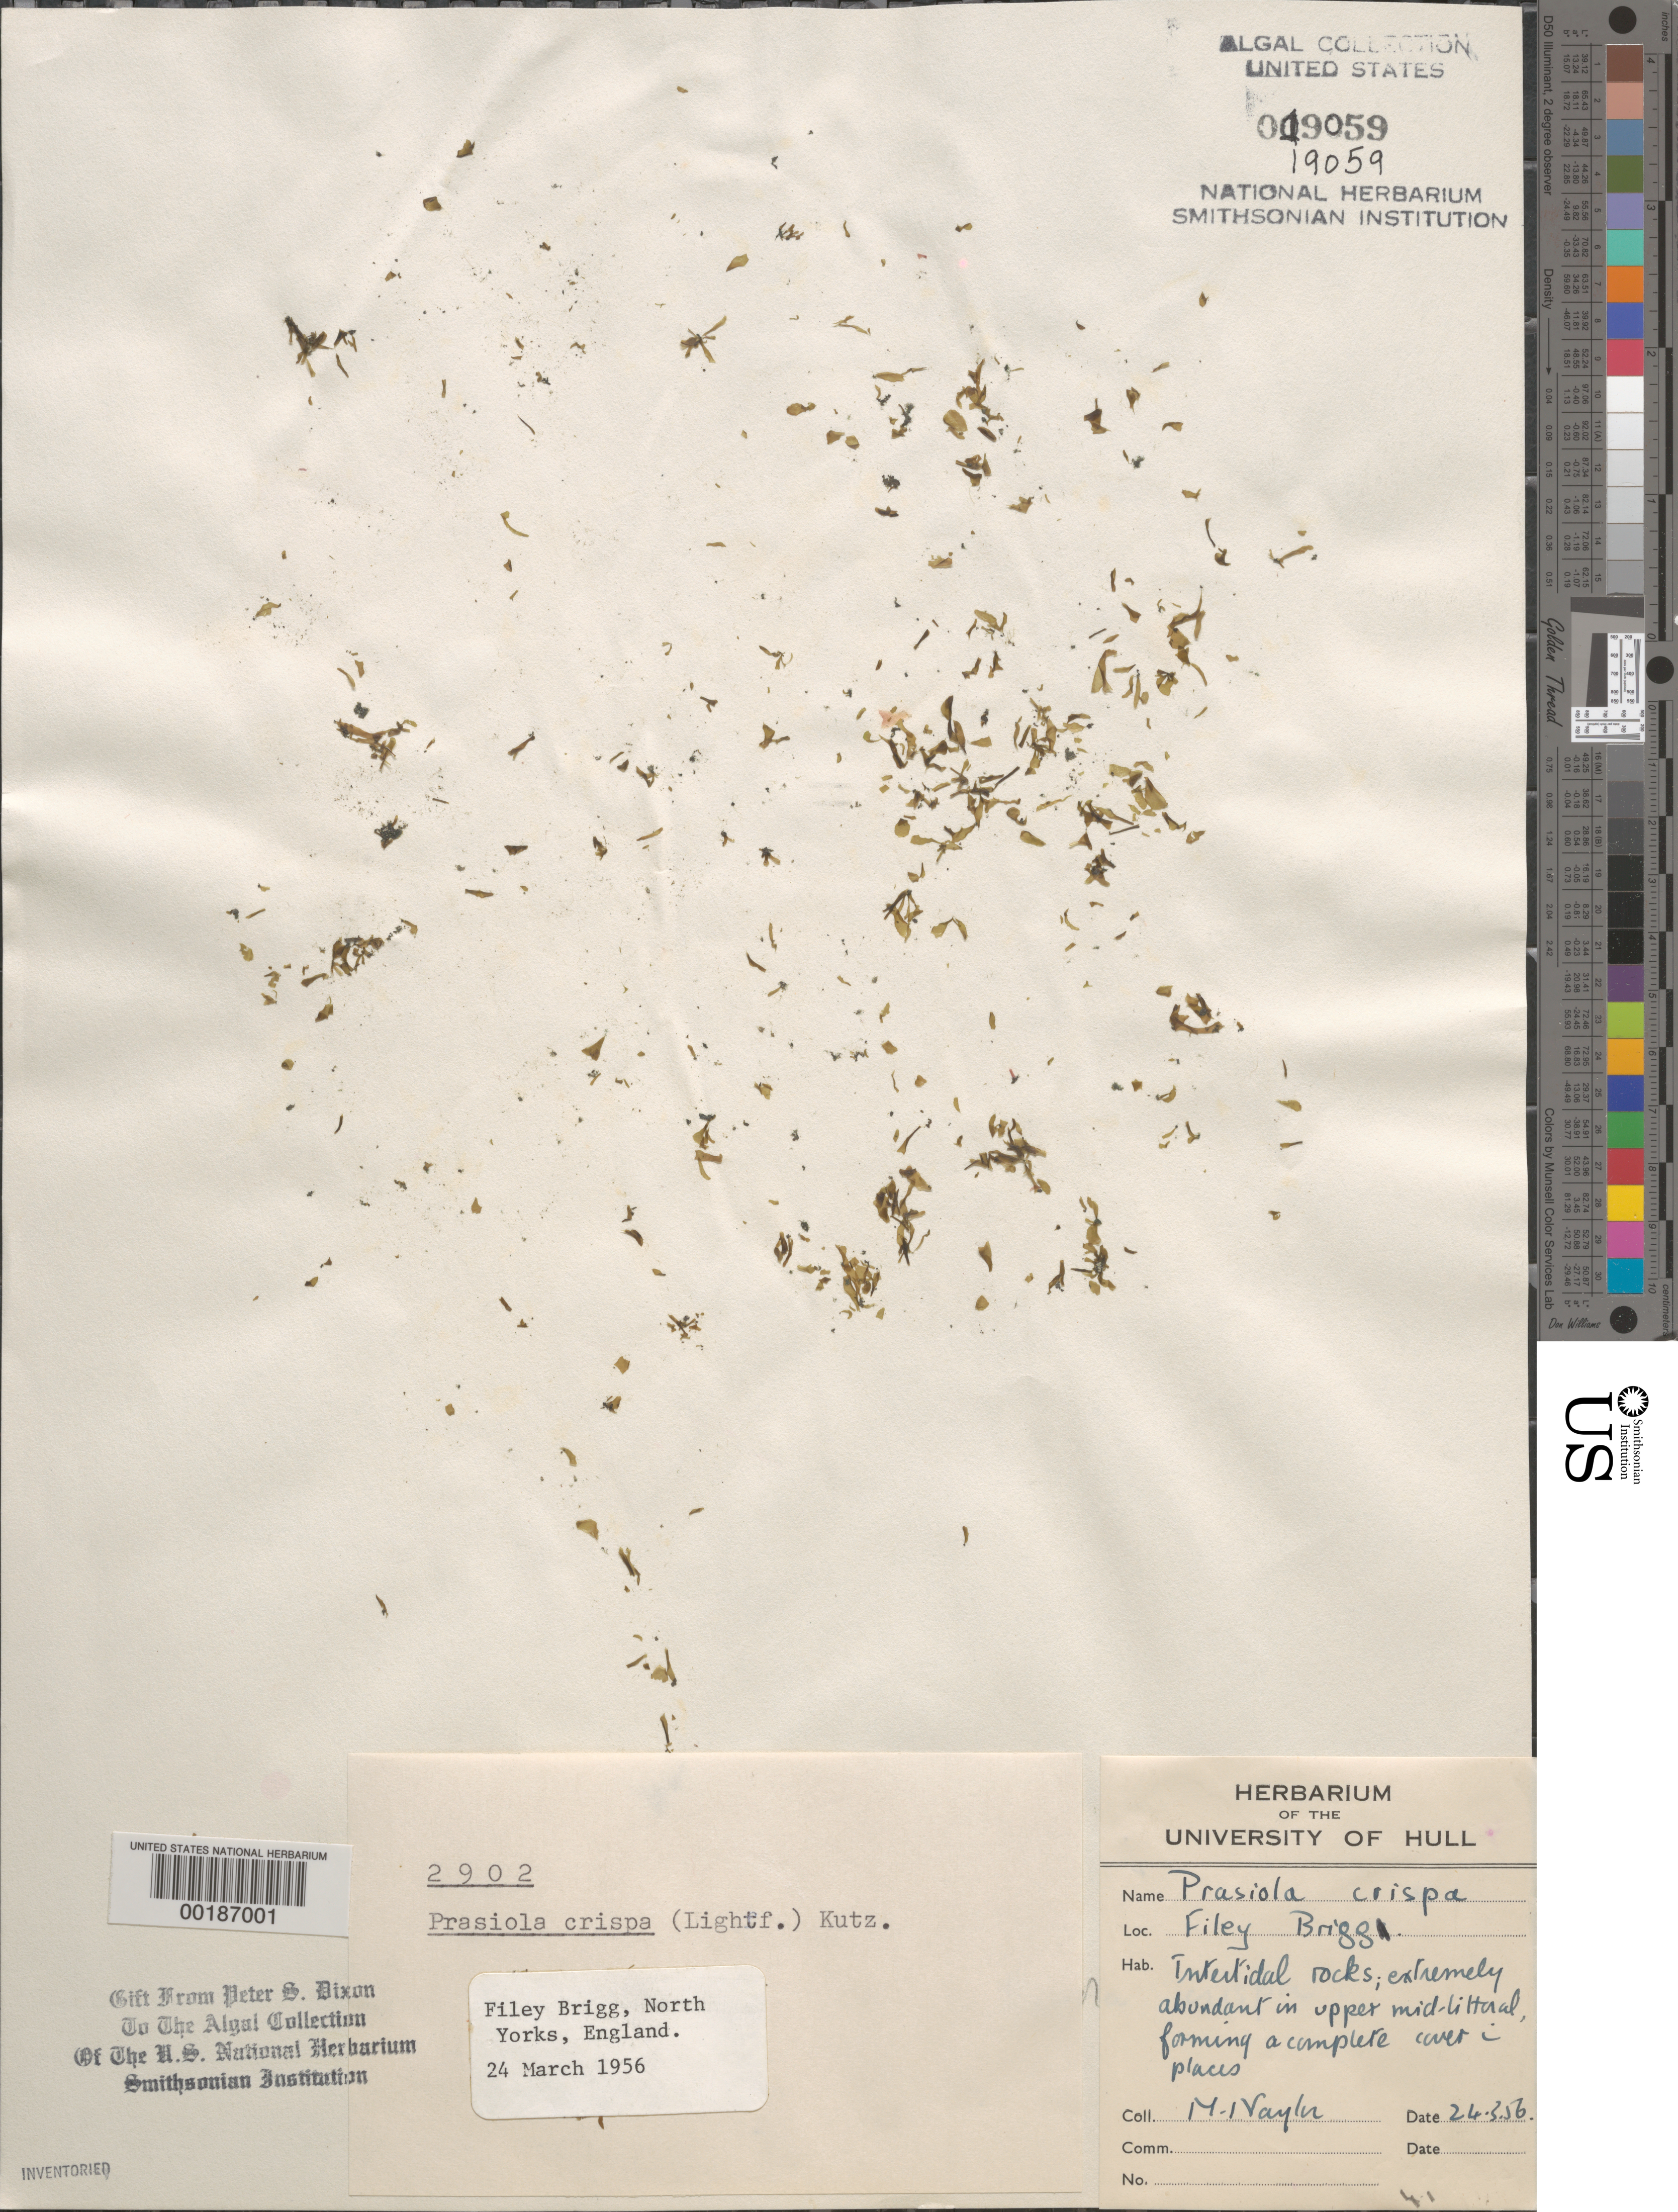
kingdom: Plantae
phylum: Chlorophyta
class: Trebouxiophyceae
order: Prasiolales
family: Prasiolaceae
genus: Prasiola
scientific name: Prasiola crispa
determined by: Dixon, P. S.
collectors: M. Roberts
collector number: PSD 2902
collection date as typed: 24 Mar 1956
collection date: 1956-03-24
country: United Kingdom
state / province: England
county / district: North Yorkshire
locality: Filey Brigg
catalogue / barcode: US 19059